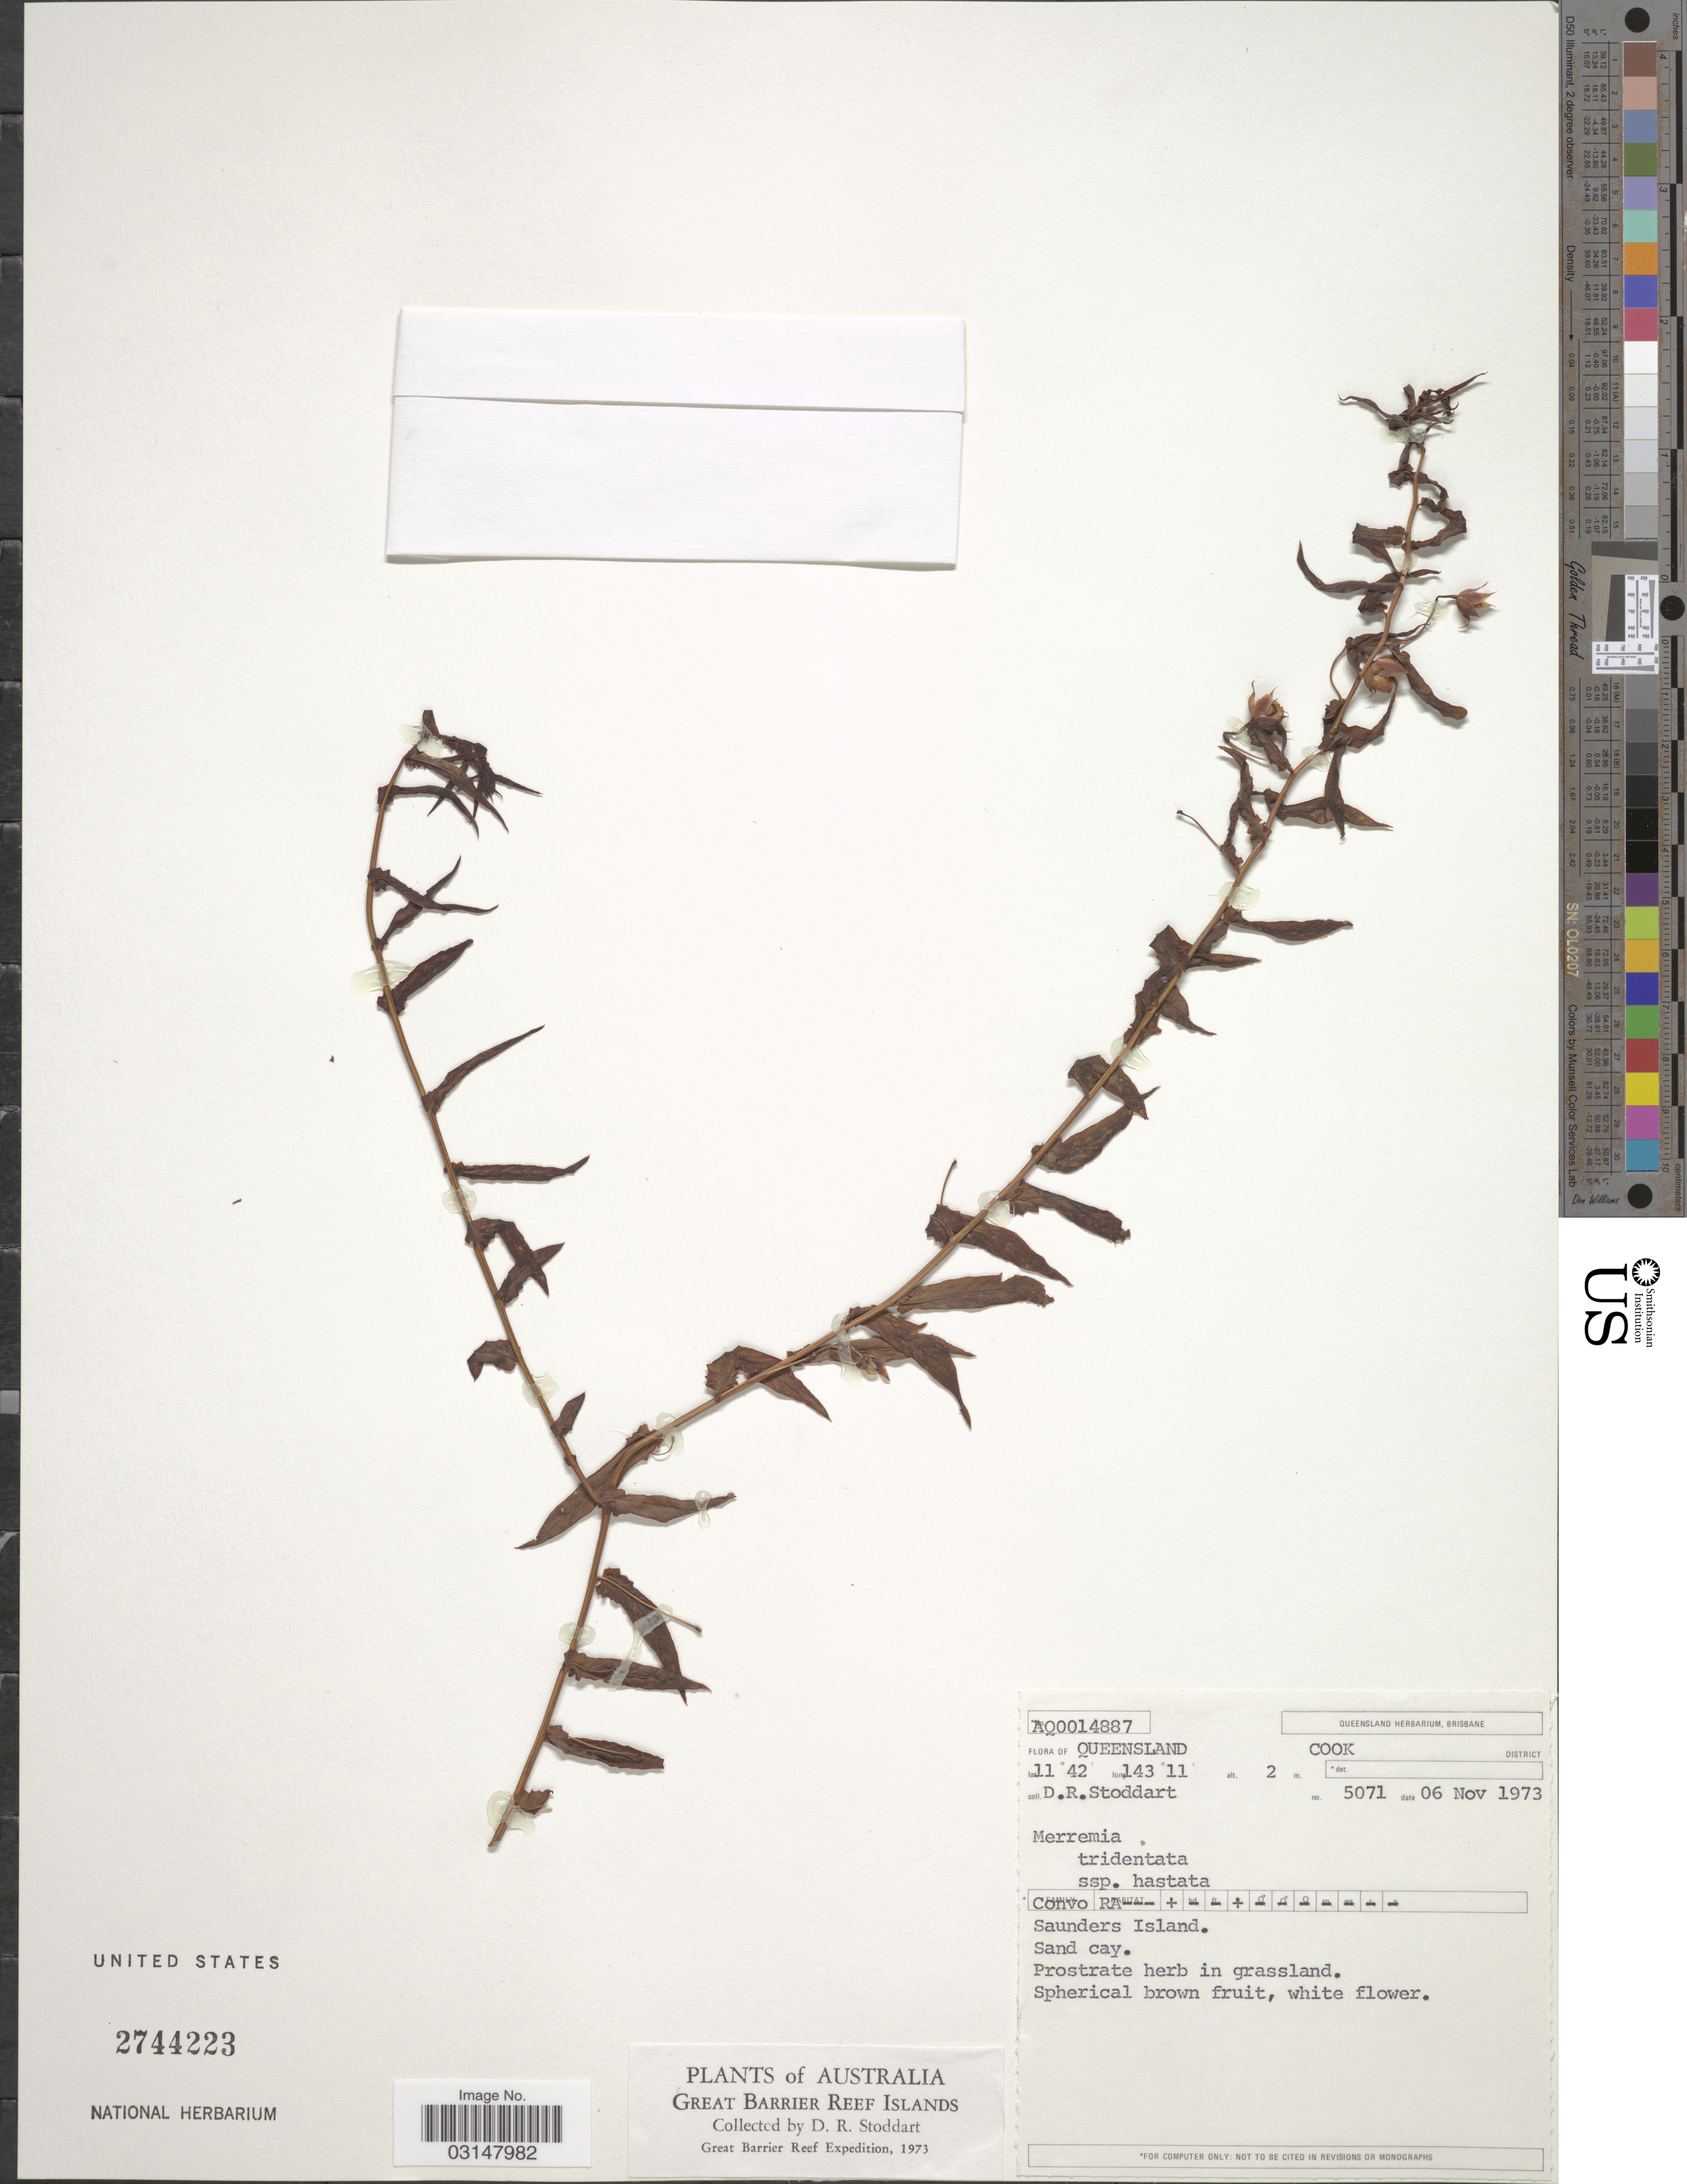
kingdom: Plantae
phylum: Tracheophyta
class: Magnoliopsida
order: Solanales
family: Convolvulaceae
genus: Xenostegia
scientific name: Xenostegia tridentata subsp. hastata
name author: (Ooststr.) Parmar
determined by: Strong, Mark T., (BOT), Smithsonian Institution - National Museum of Natural History (UNITED STATES)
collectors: D. R. Stoddart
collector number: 5071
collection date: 1973-11-06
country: Australia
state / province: Queensland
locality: Cook District. Saunders Island. Great Barrier Reef Islands.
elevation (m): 2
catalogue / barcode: US 2744223